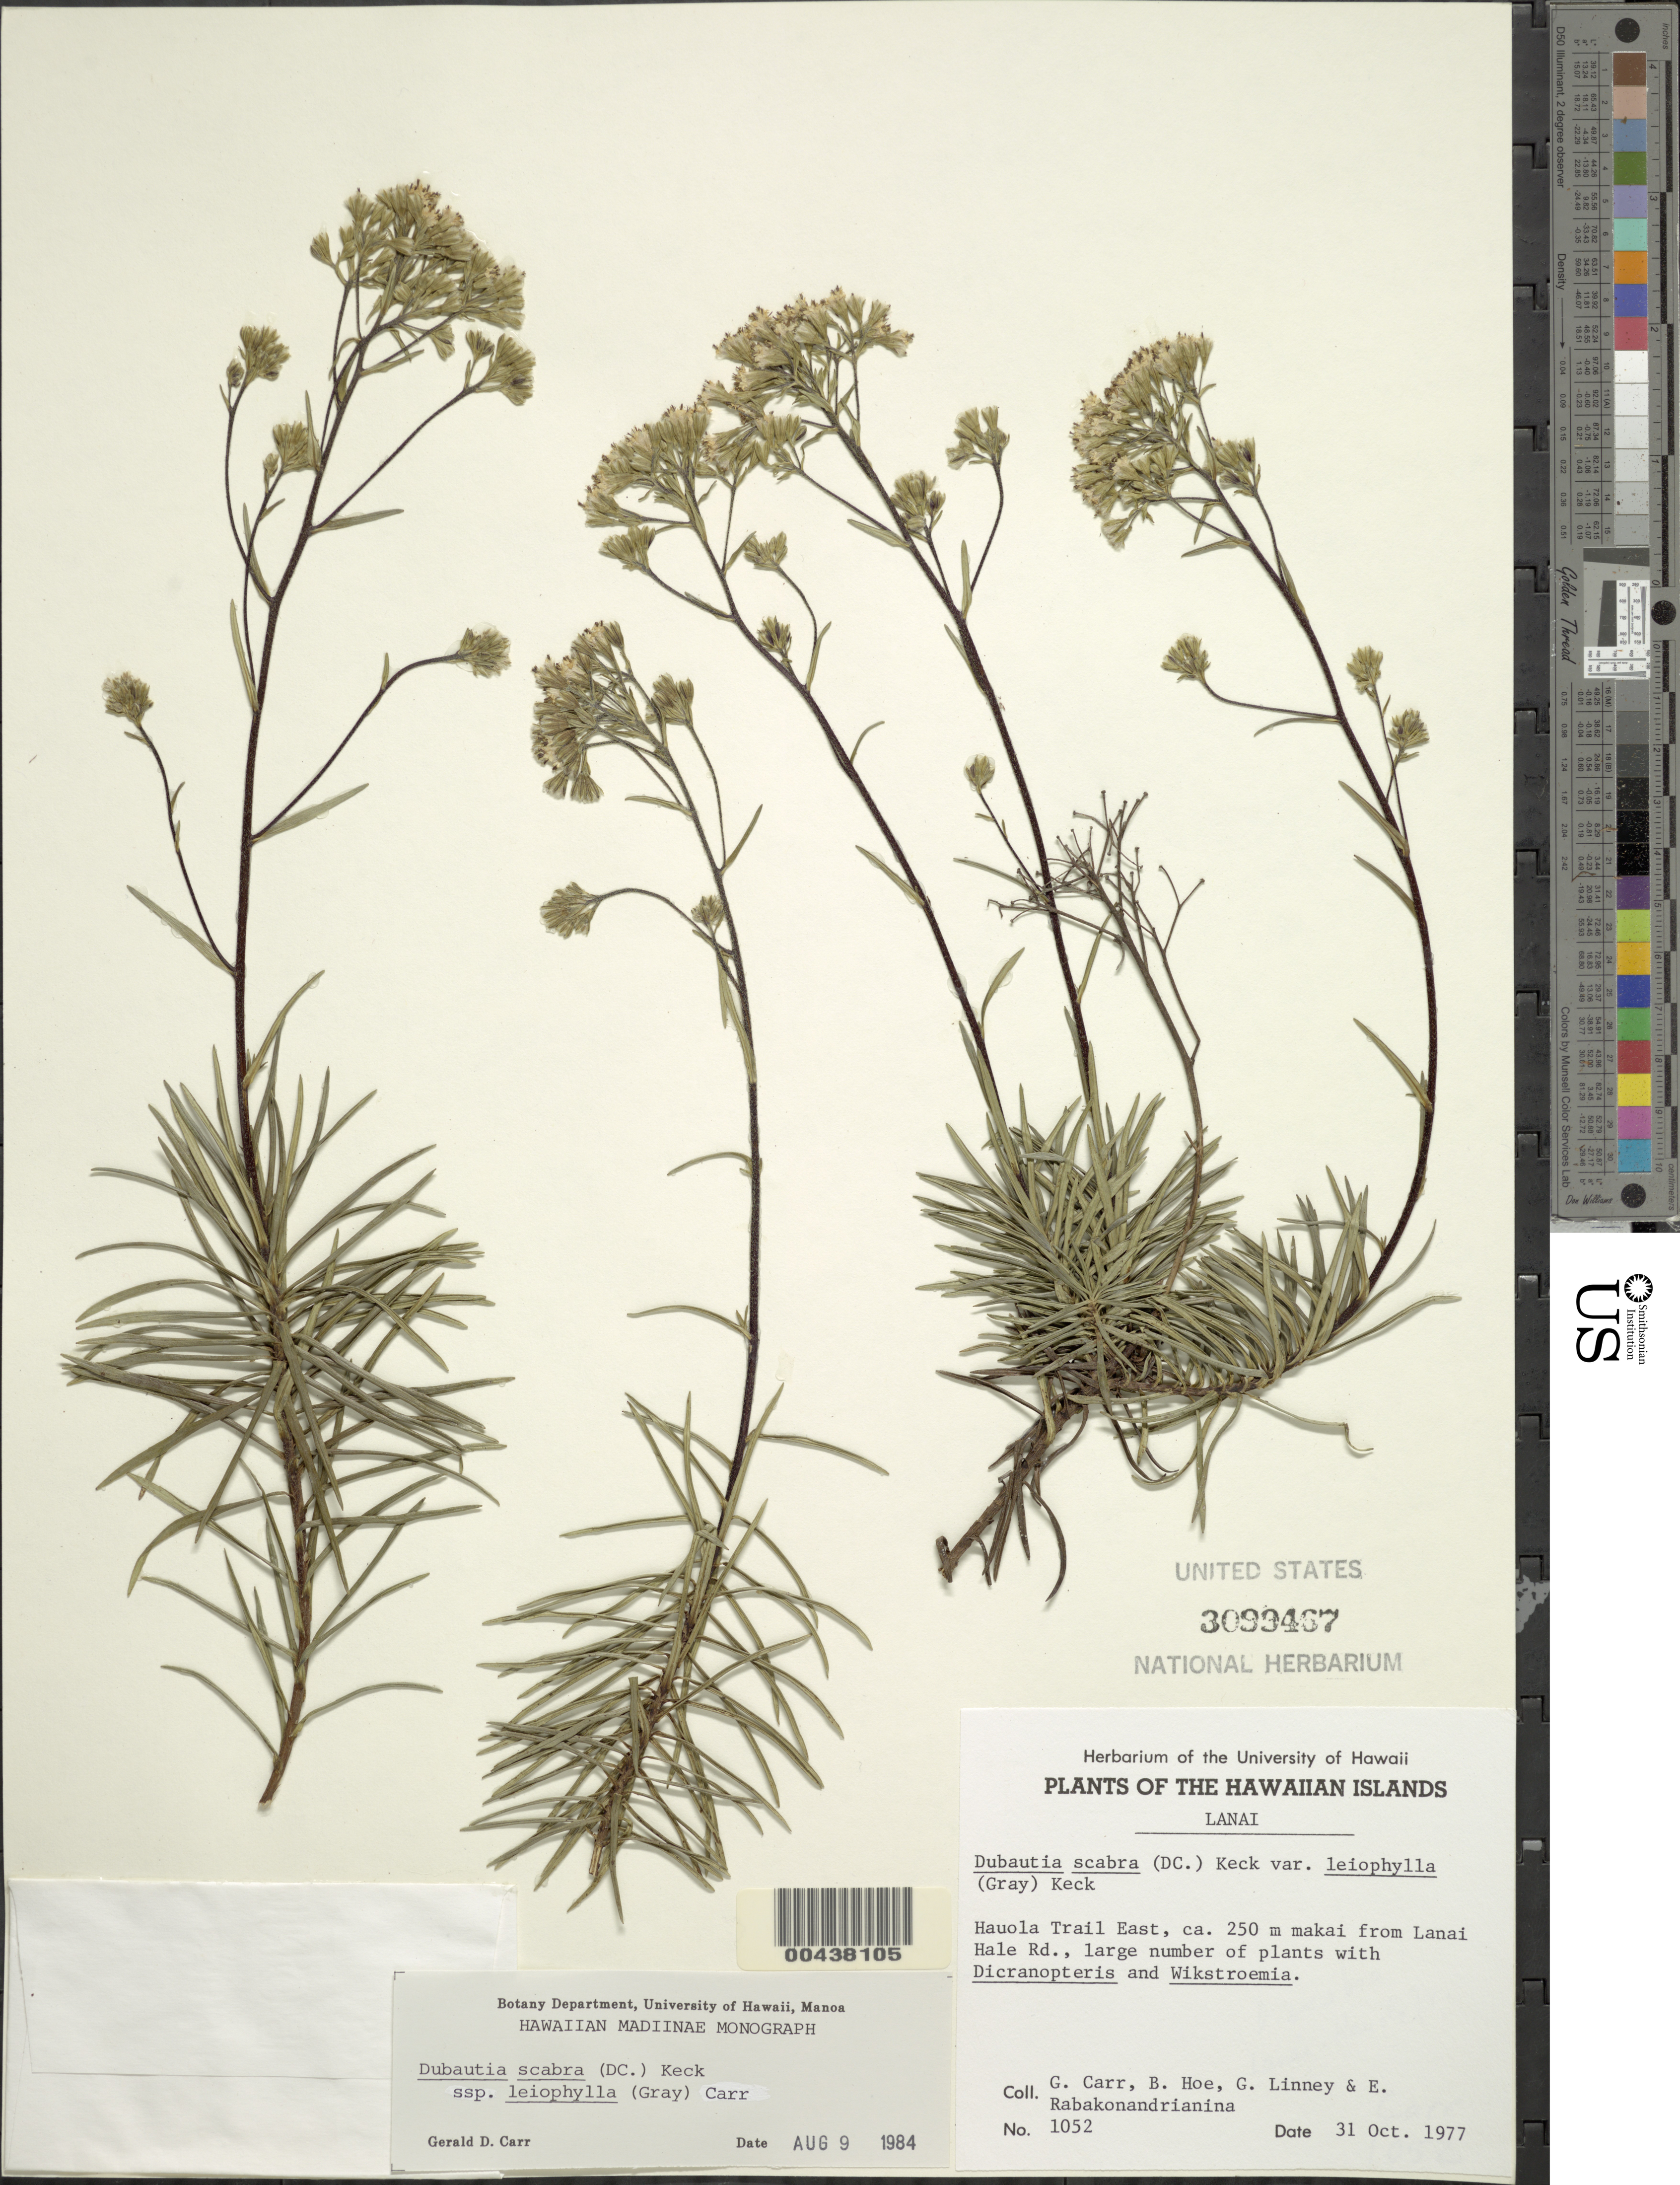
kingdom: Plantae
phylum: Tracheophyta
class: Magnoliopsida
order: Asterales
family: Asteraceae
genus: Dubautia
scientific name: Dubautia scabra subsp. leiophylla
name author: (A. Gray) G.D. Carr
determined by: Carr, G. D.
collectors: G. D. Carr, B. Hoe & G. Linney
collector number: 1052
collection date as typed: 31 Oct 1977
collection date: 1977-10-31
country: United States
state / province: Hawaii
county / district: Maui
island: Lana'i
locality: Hauola Trail East, ca. 250 m makai from Lanai Hale Rd.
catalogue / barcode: US 3099467